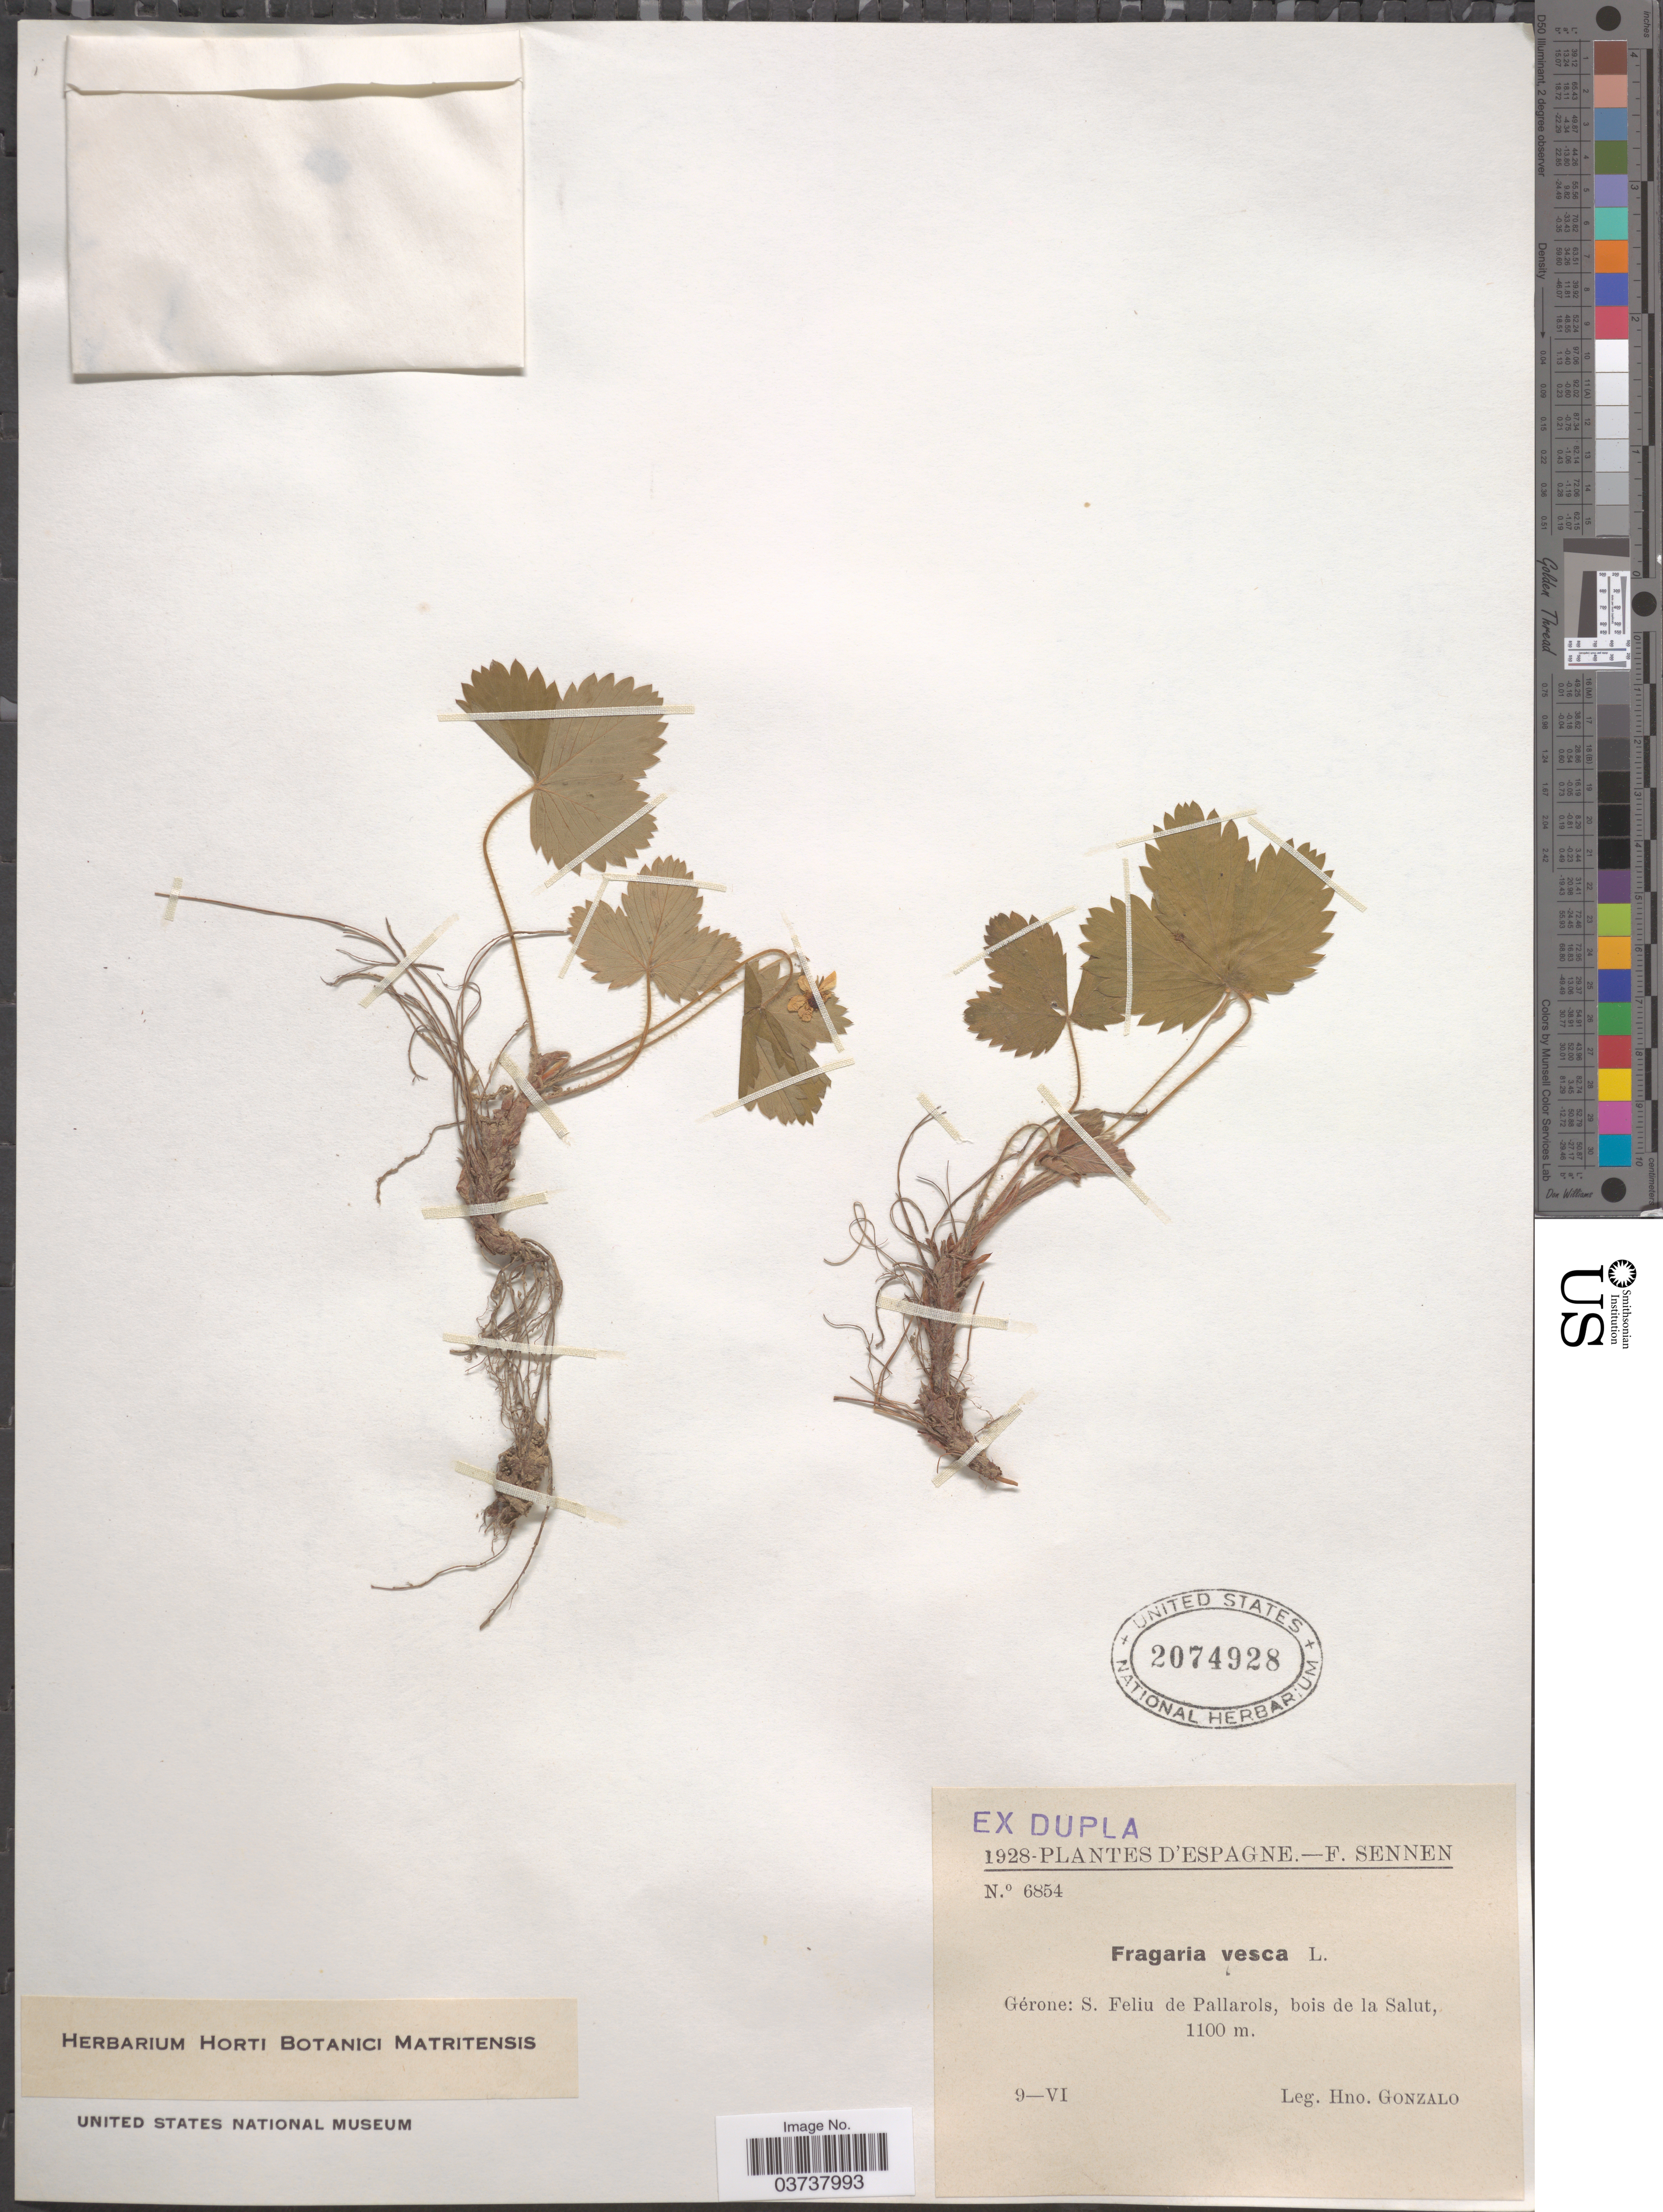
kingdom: Plantae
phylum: Tracheophyta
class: Magnoliopsida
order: Rosales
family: Rosaceae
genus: Fragaria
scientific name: Fragaria vesca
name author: L.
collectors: H. Gonzalo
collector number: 6854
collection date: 1928-06-09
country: Spain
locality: Espagne. Gérone: S. Feliu de Pallarols, bois de la Salut.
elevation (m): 1100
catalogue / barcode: US 2074928